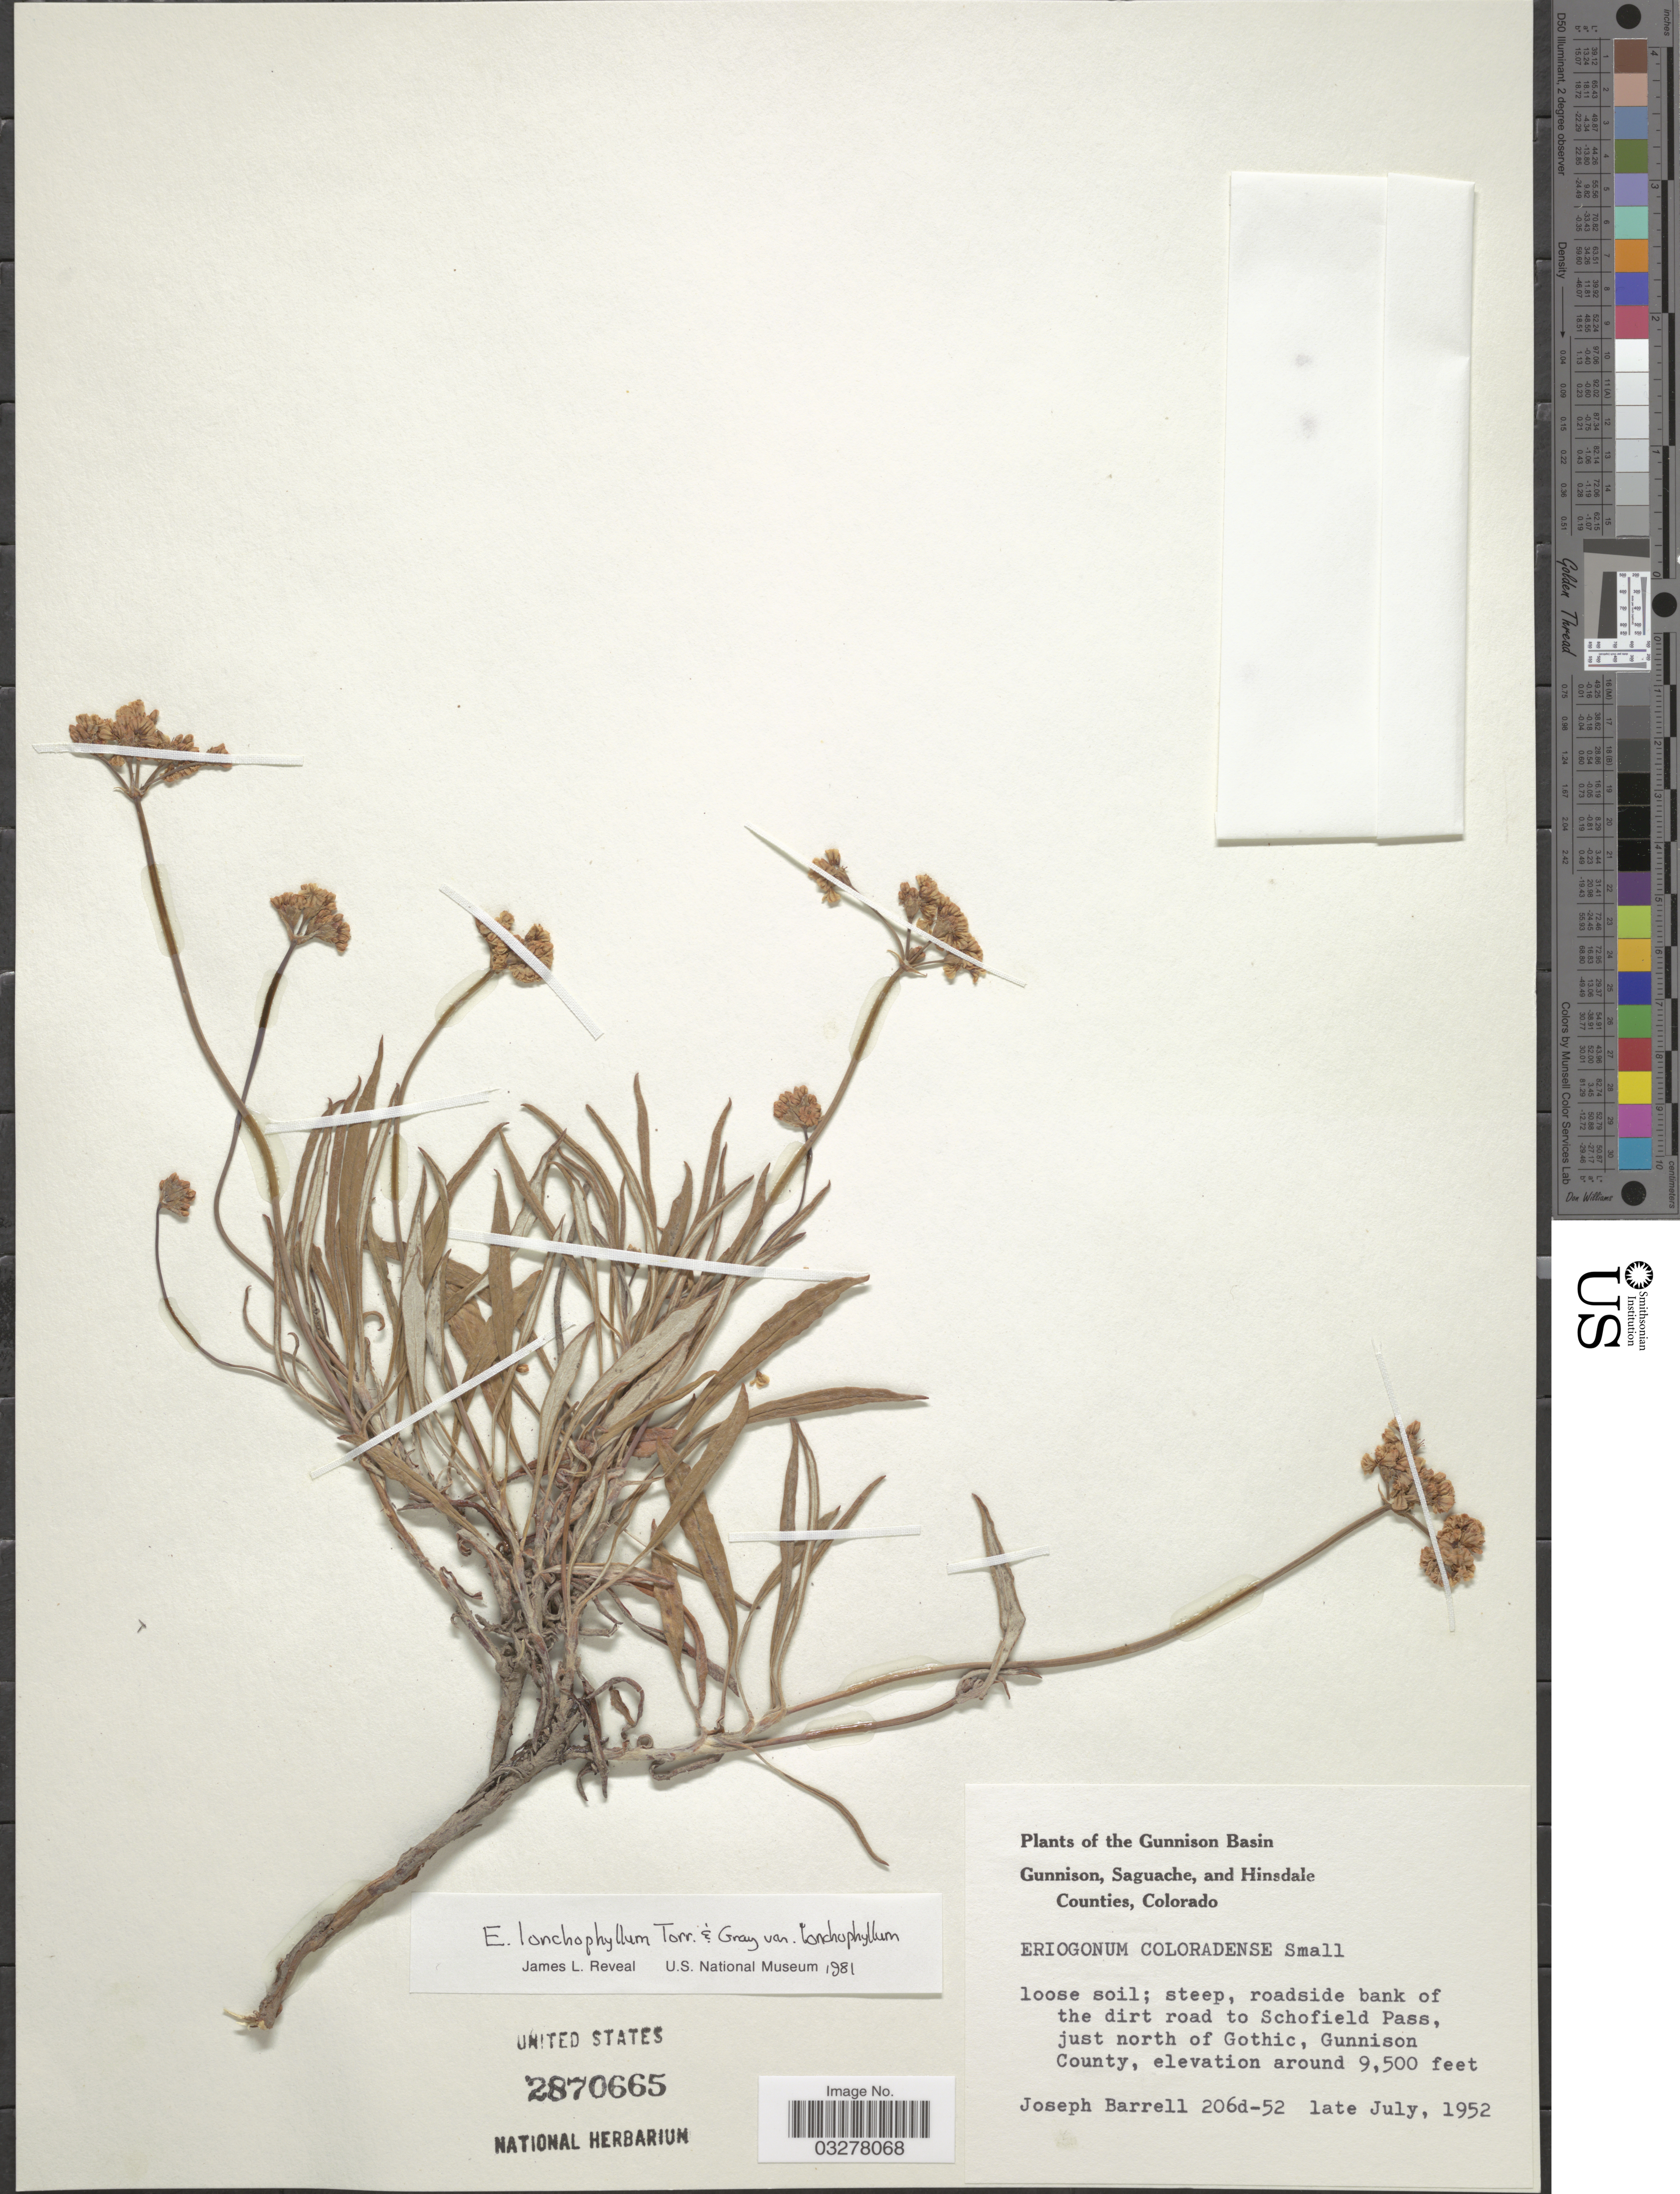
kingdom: Plantae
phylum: Tracheophyta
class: Magnoliopsida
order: Caryophyllales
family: Polygonaceae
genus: Eriogonum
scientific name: Eriogonum lonchophyllum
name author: Torr. & A. Gray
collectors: J. Barrell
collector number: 206d-52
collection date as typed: late July, 1952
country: United States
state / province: Colorado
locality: Gunnison Basin. Roadside bank of the dirt road to Schofield Pass, just north of Gothic, Gunnison County.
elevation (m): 2896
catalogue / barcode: US 2870665